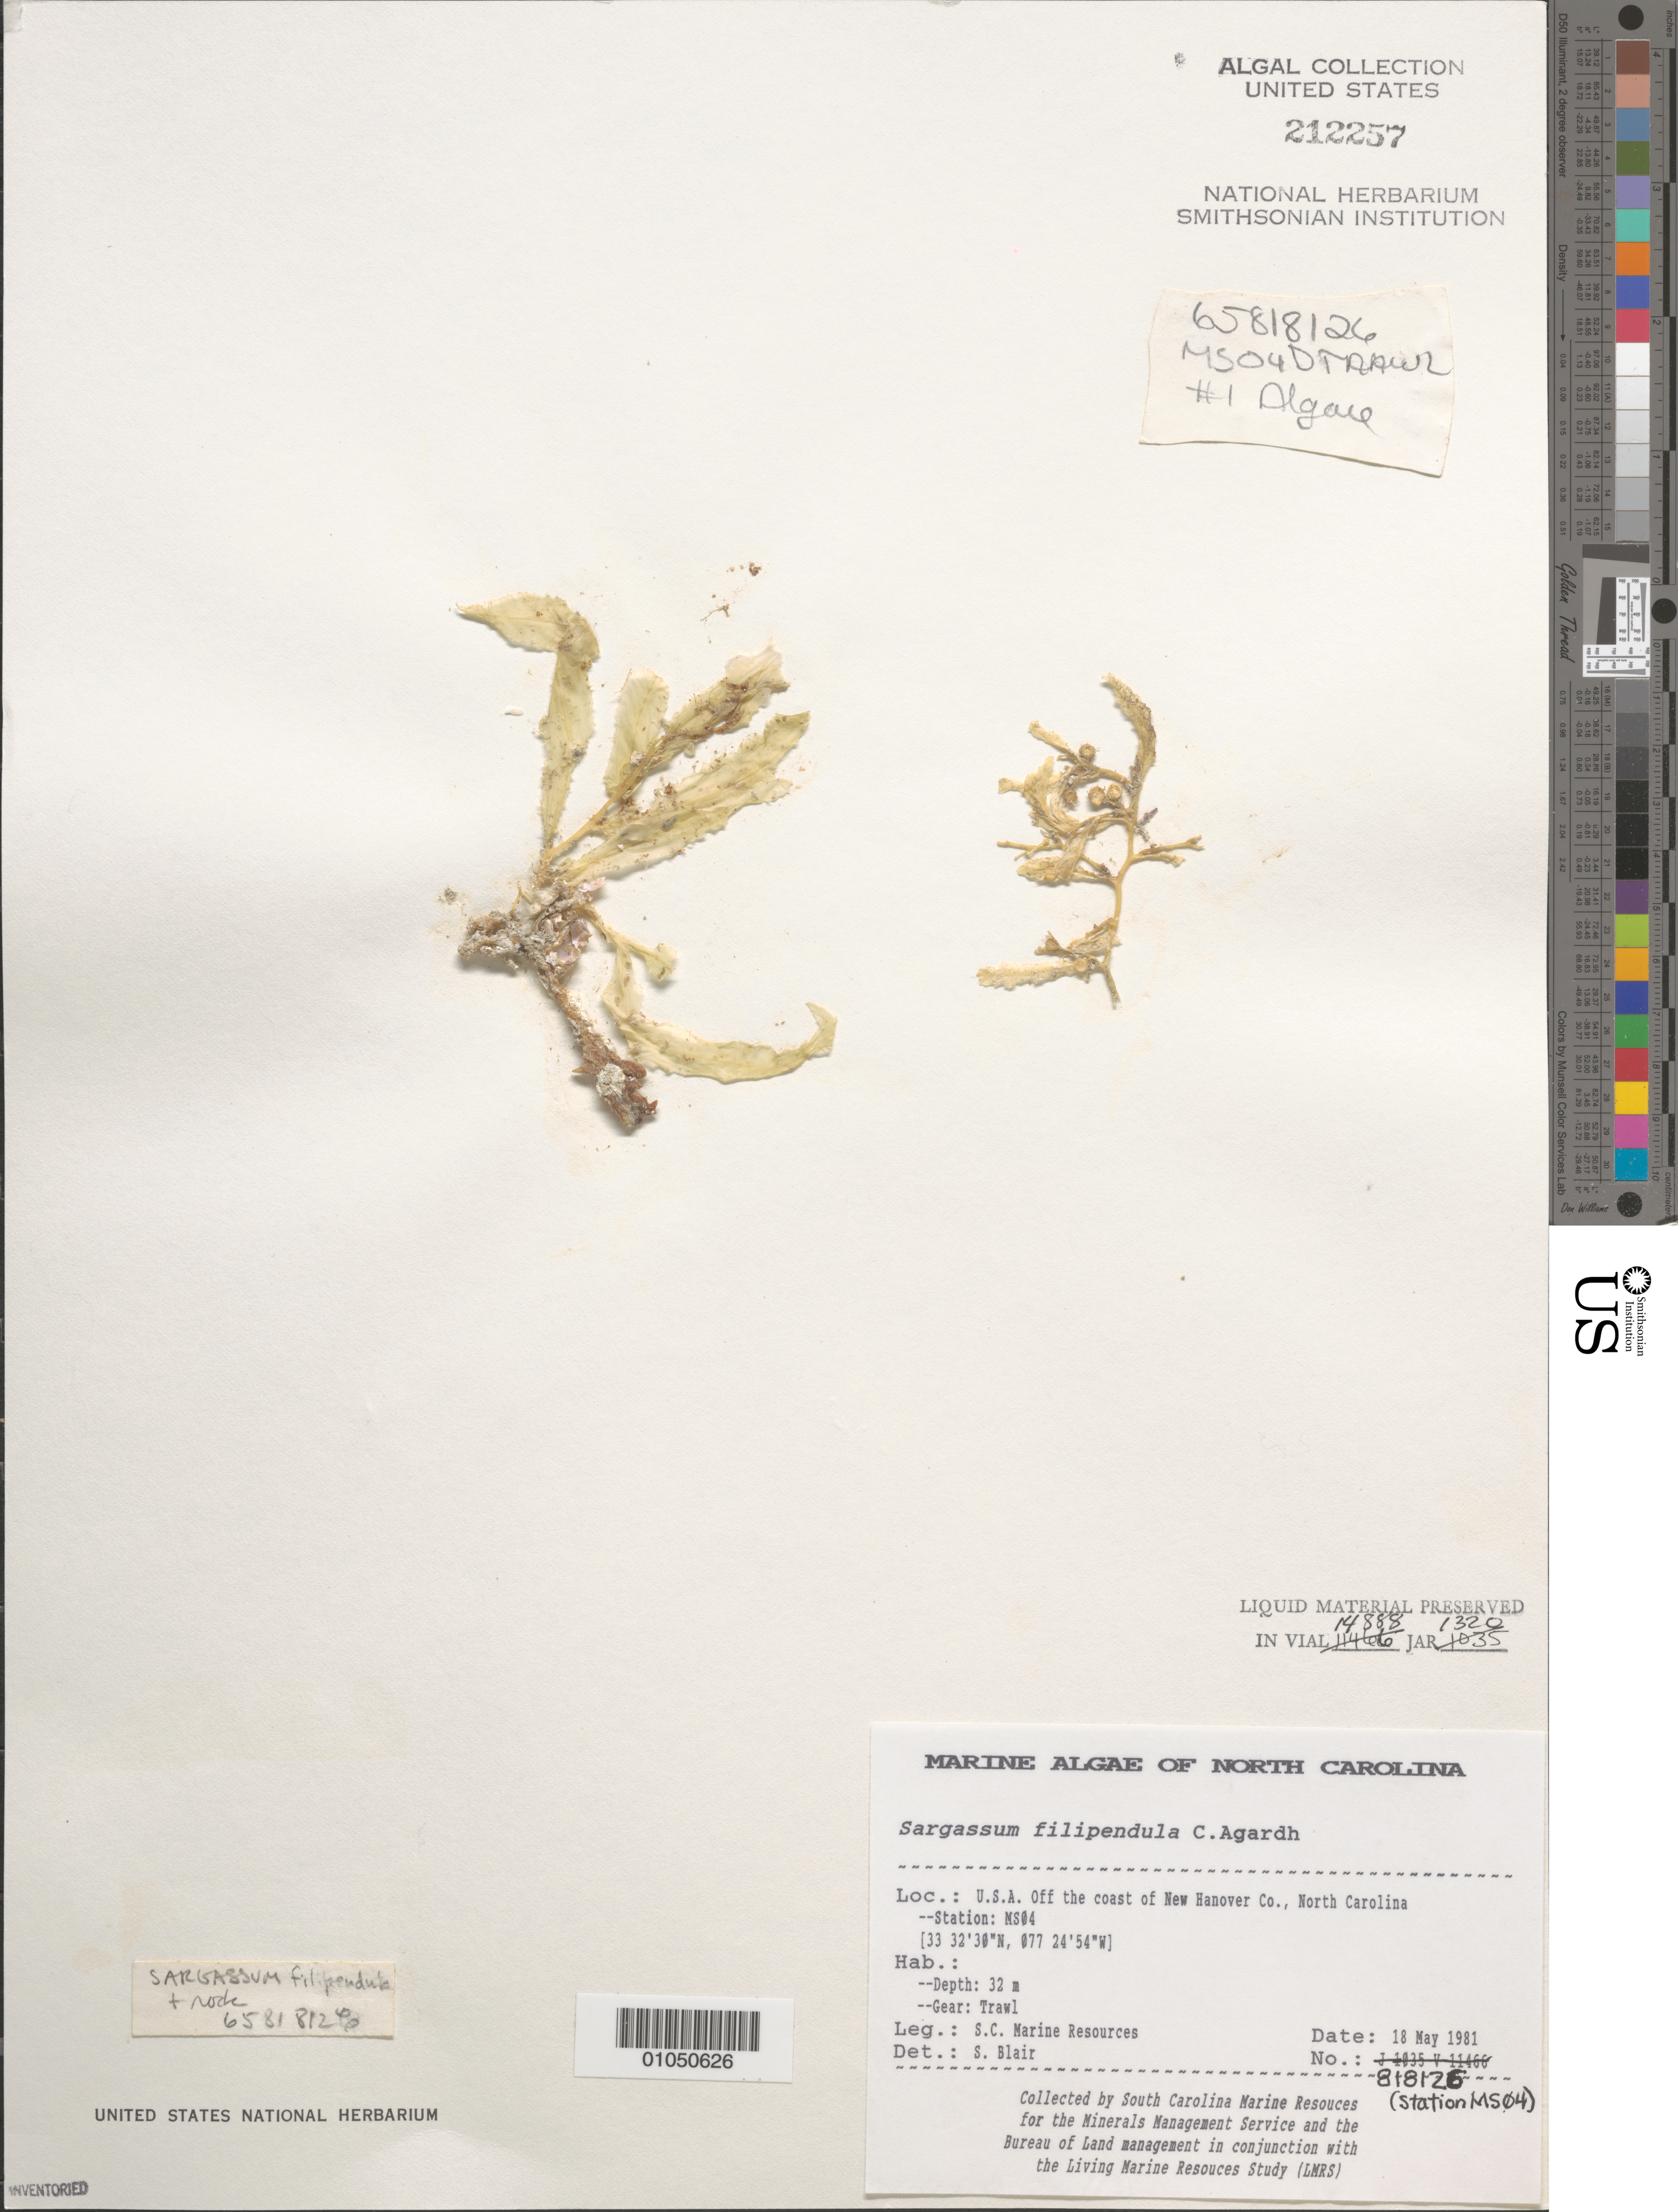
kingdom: Chromista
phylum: Ochrophyta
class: Phaeophyceae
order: Fucales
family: Sargassaceae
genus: Sargassum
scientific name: Sargassum filipendula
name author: C. Agardh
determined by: Blair, S. M.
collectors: LMRS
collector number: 818126 Station MS04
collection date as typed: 18 May 1981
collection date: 1981-05-18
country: United States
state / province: North Carolina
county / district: New Hanover County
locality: Off coast of New Hanover County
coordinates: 33 32'30"N, 077 24'54"W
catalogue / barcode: US 212257